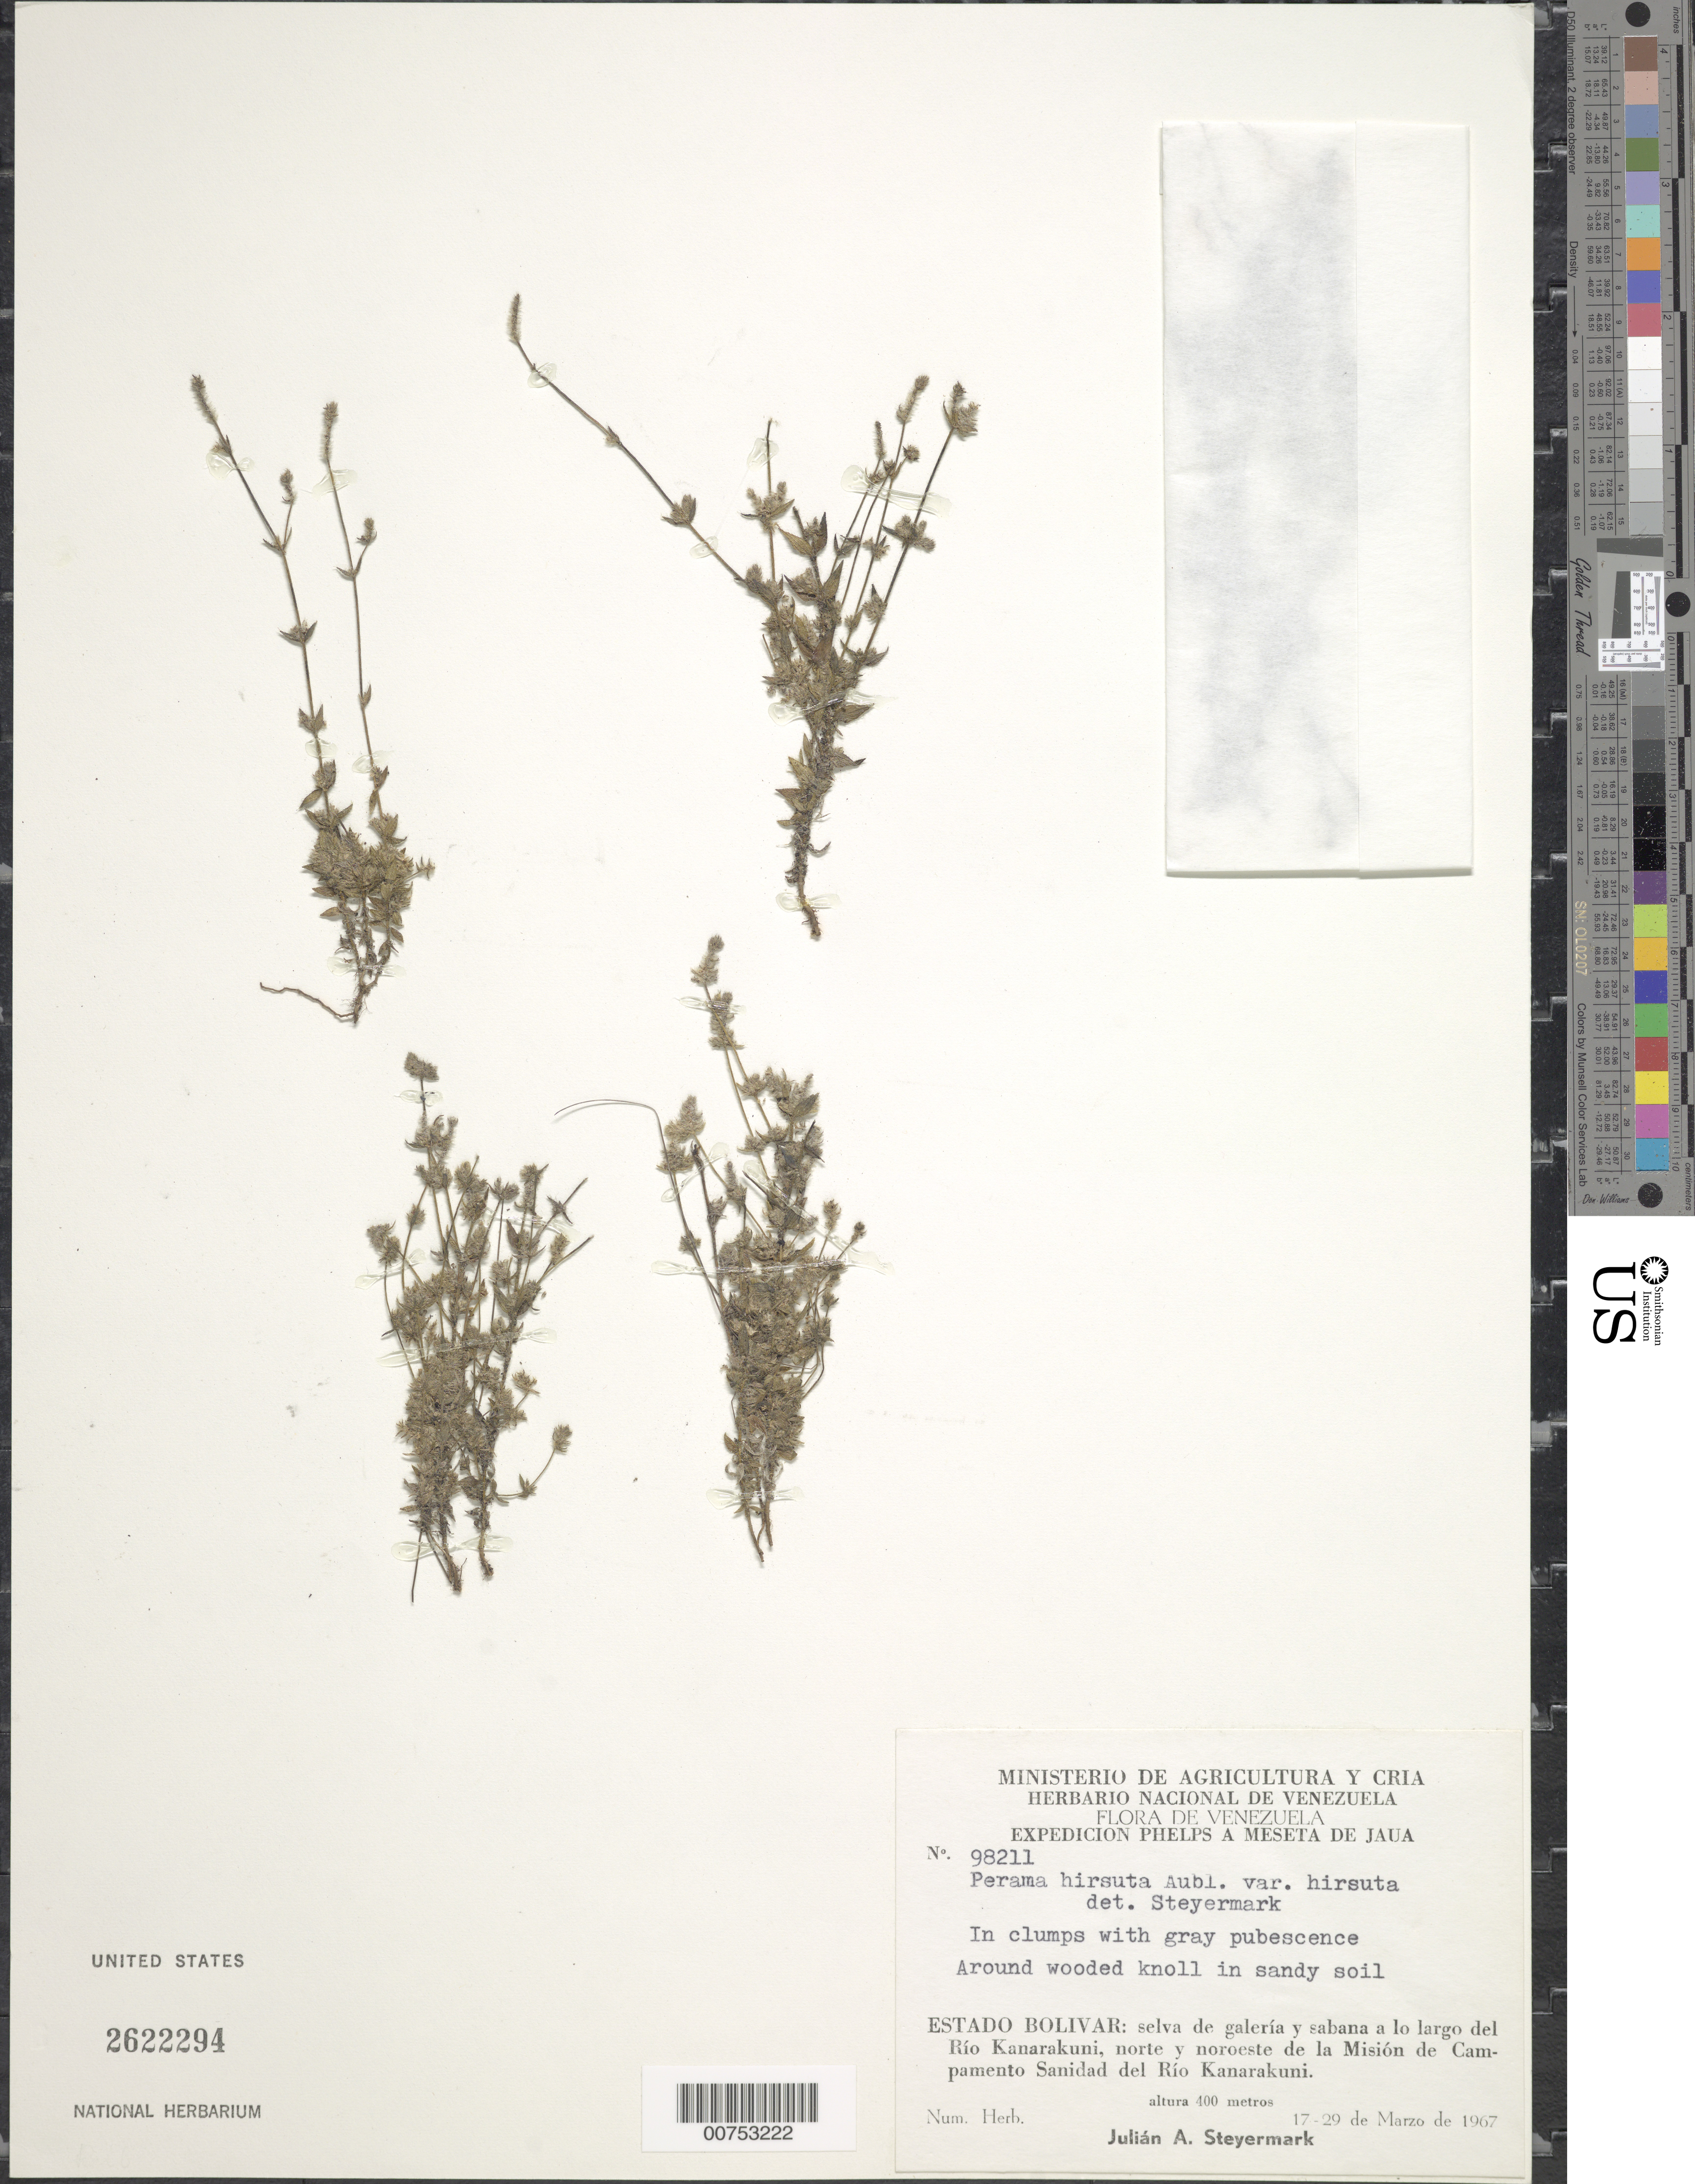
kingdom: Plantae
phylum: Tracheophyta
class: Magnoliopsida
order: Gentianales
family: Rubiaceae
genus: Perama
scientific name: Perama hirsuta var. hirsuta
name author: Aubl.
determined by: Steyermark, Julian A., (VEN)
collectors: J. Steyermark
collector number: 98211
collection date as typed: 17-Mar-67 to 29-Mar-67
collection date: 1967-03-17/1967-03-29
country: Venezuela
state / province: Bolívar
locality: Río Kanarakuni, N and NW of Mision de Campamento Sanidad del Río Kanarakuni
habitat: Wooded knoll in sandy soil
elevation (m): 400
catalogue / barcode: US 2622294